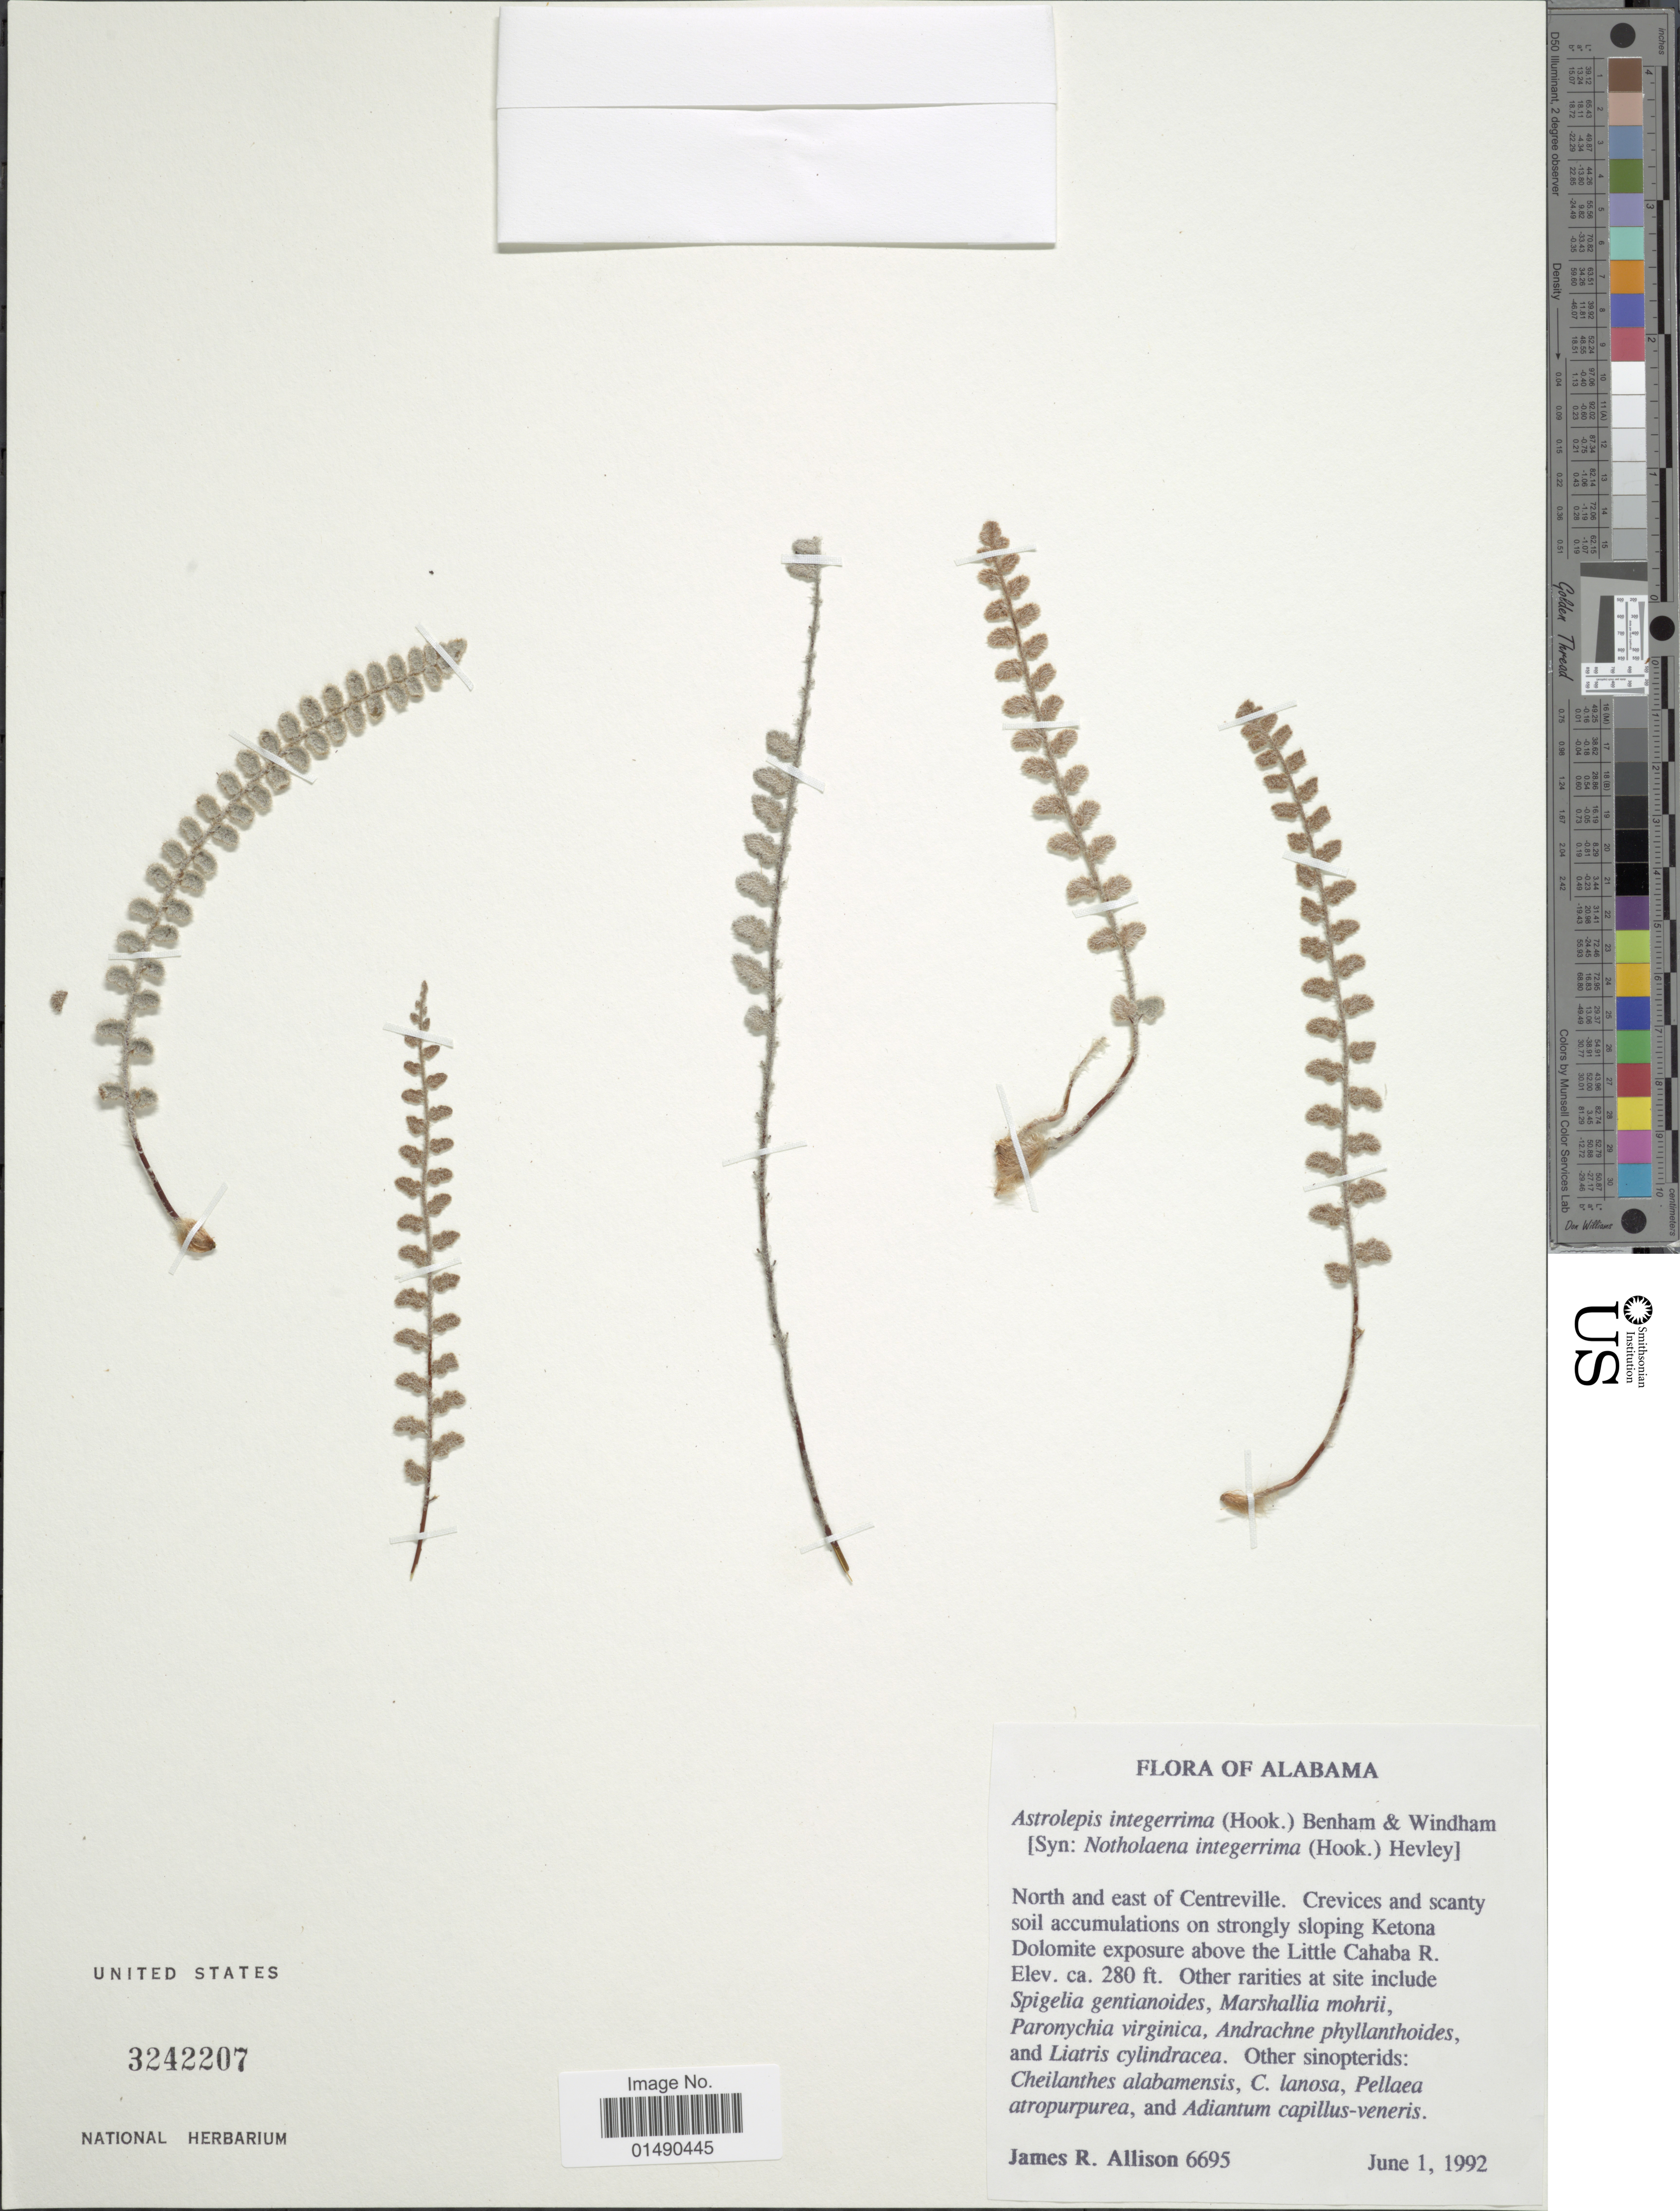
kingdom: Plantae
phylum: Tracheophyta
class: Polypodiopsida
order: Polypodiales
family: Pteridaceae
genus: Astrolepis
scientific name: Astrolepis integerrima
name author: (Hook.) D.M. Benham & Windham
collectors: J. R. Allison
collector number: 6695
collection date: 1992-06-01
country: United States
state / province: Alabama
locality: North and east centreville, Crevices and scanty soil accumulations on strongly sloping Ketona Dolomite exposure above the Little Cahaba R.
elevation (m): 85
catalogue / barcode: US 3242207